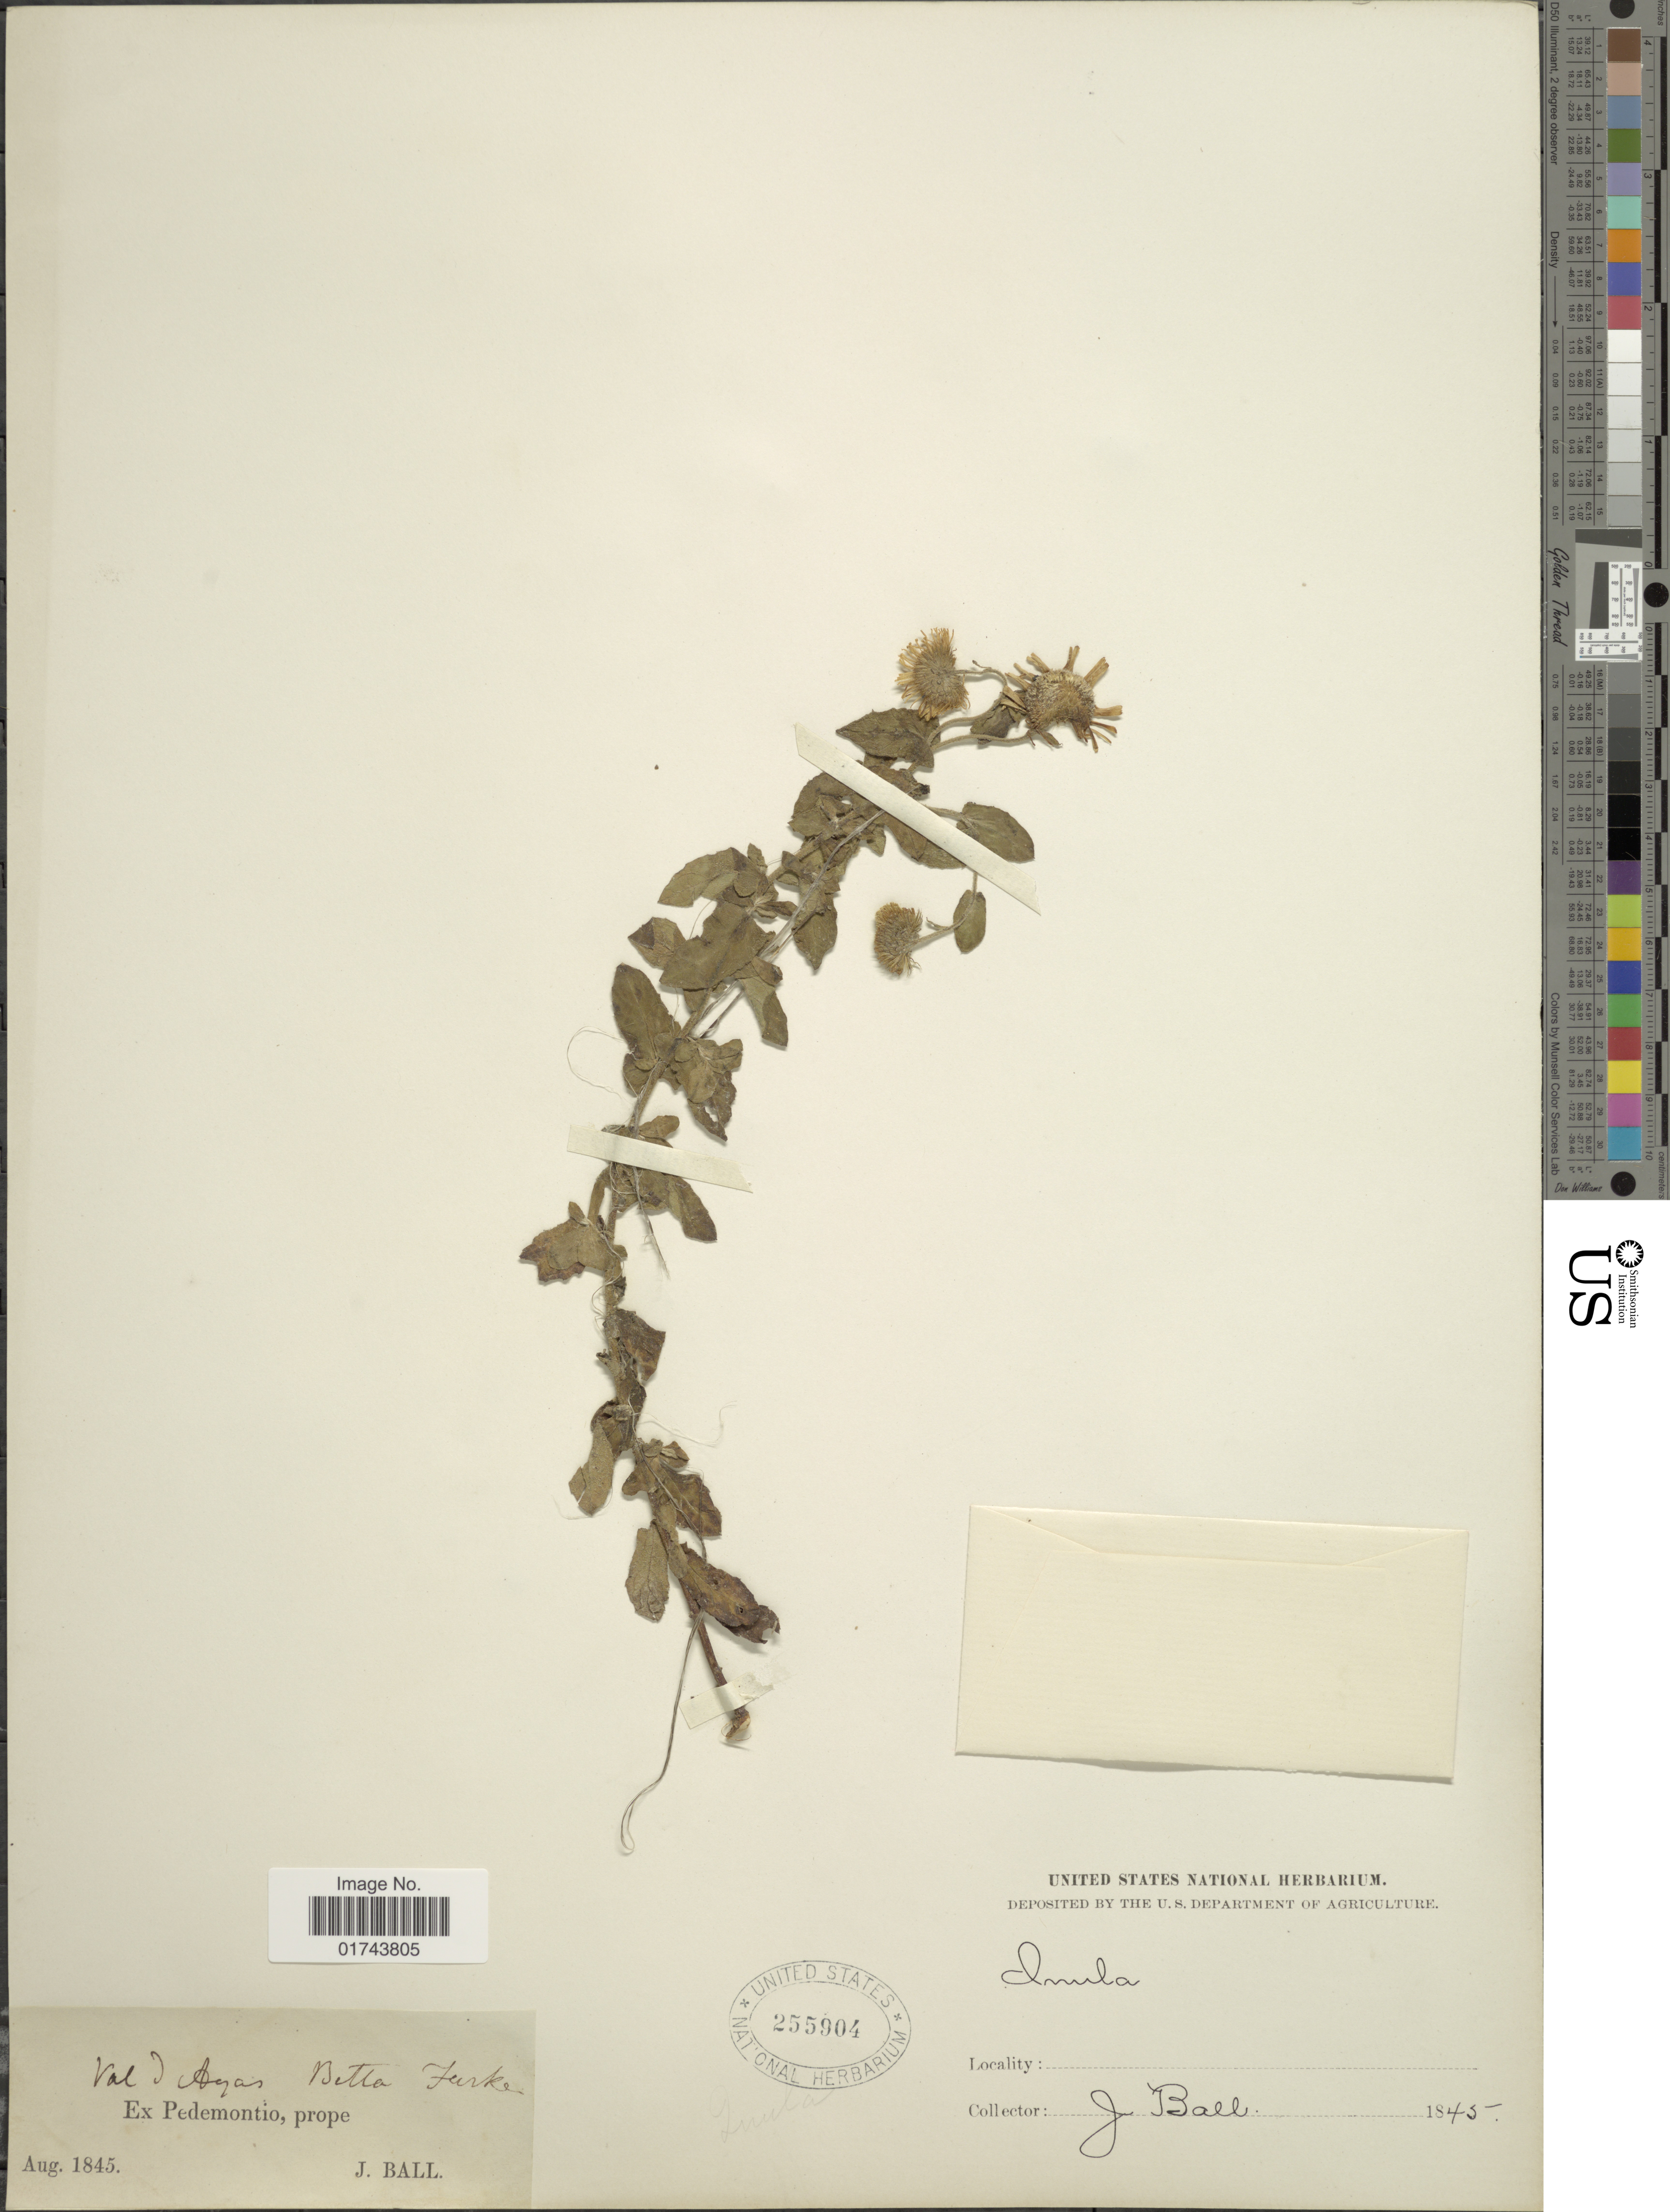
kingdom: Plantae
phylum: Tracheophyta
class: Magnoliopsida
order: Asterales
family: Asteraceae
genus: Inula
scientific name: Inula sp.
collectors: J. Ball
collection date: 1845-08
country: Italy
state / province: Valle d'Aosta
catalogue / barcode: US 255904